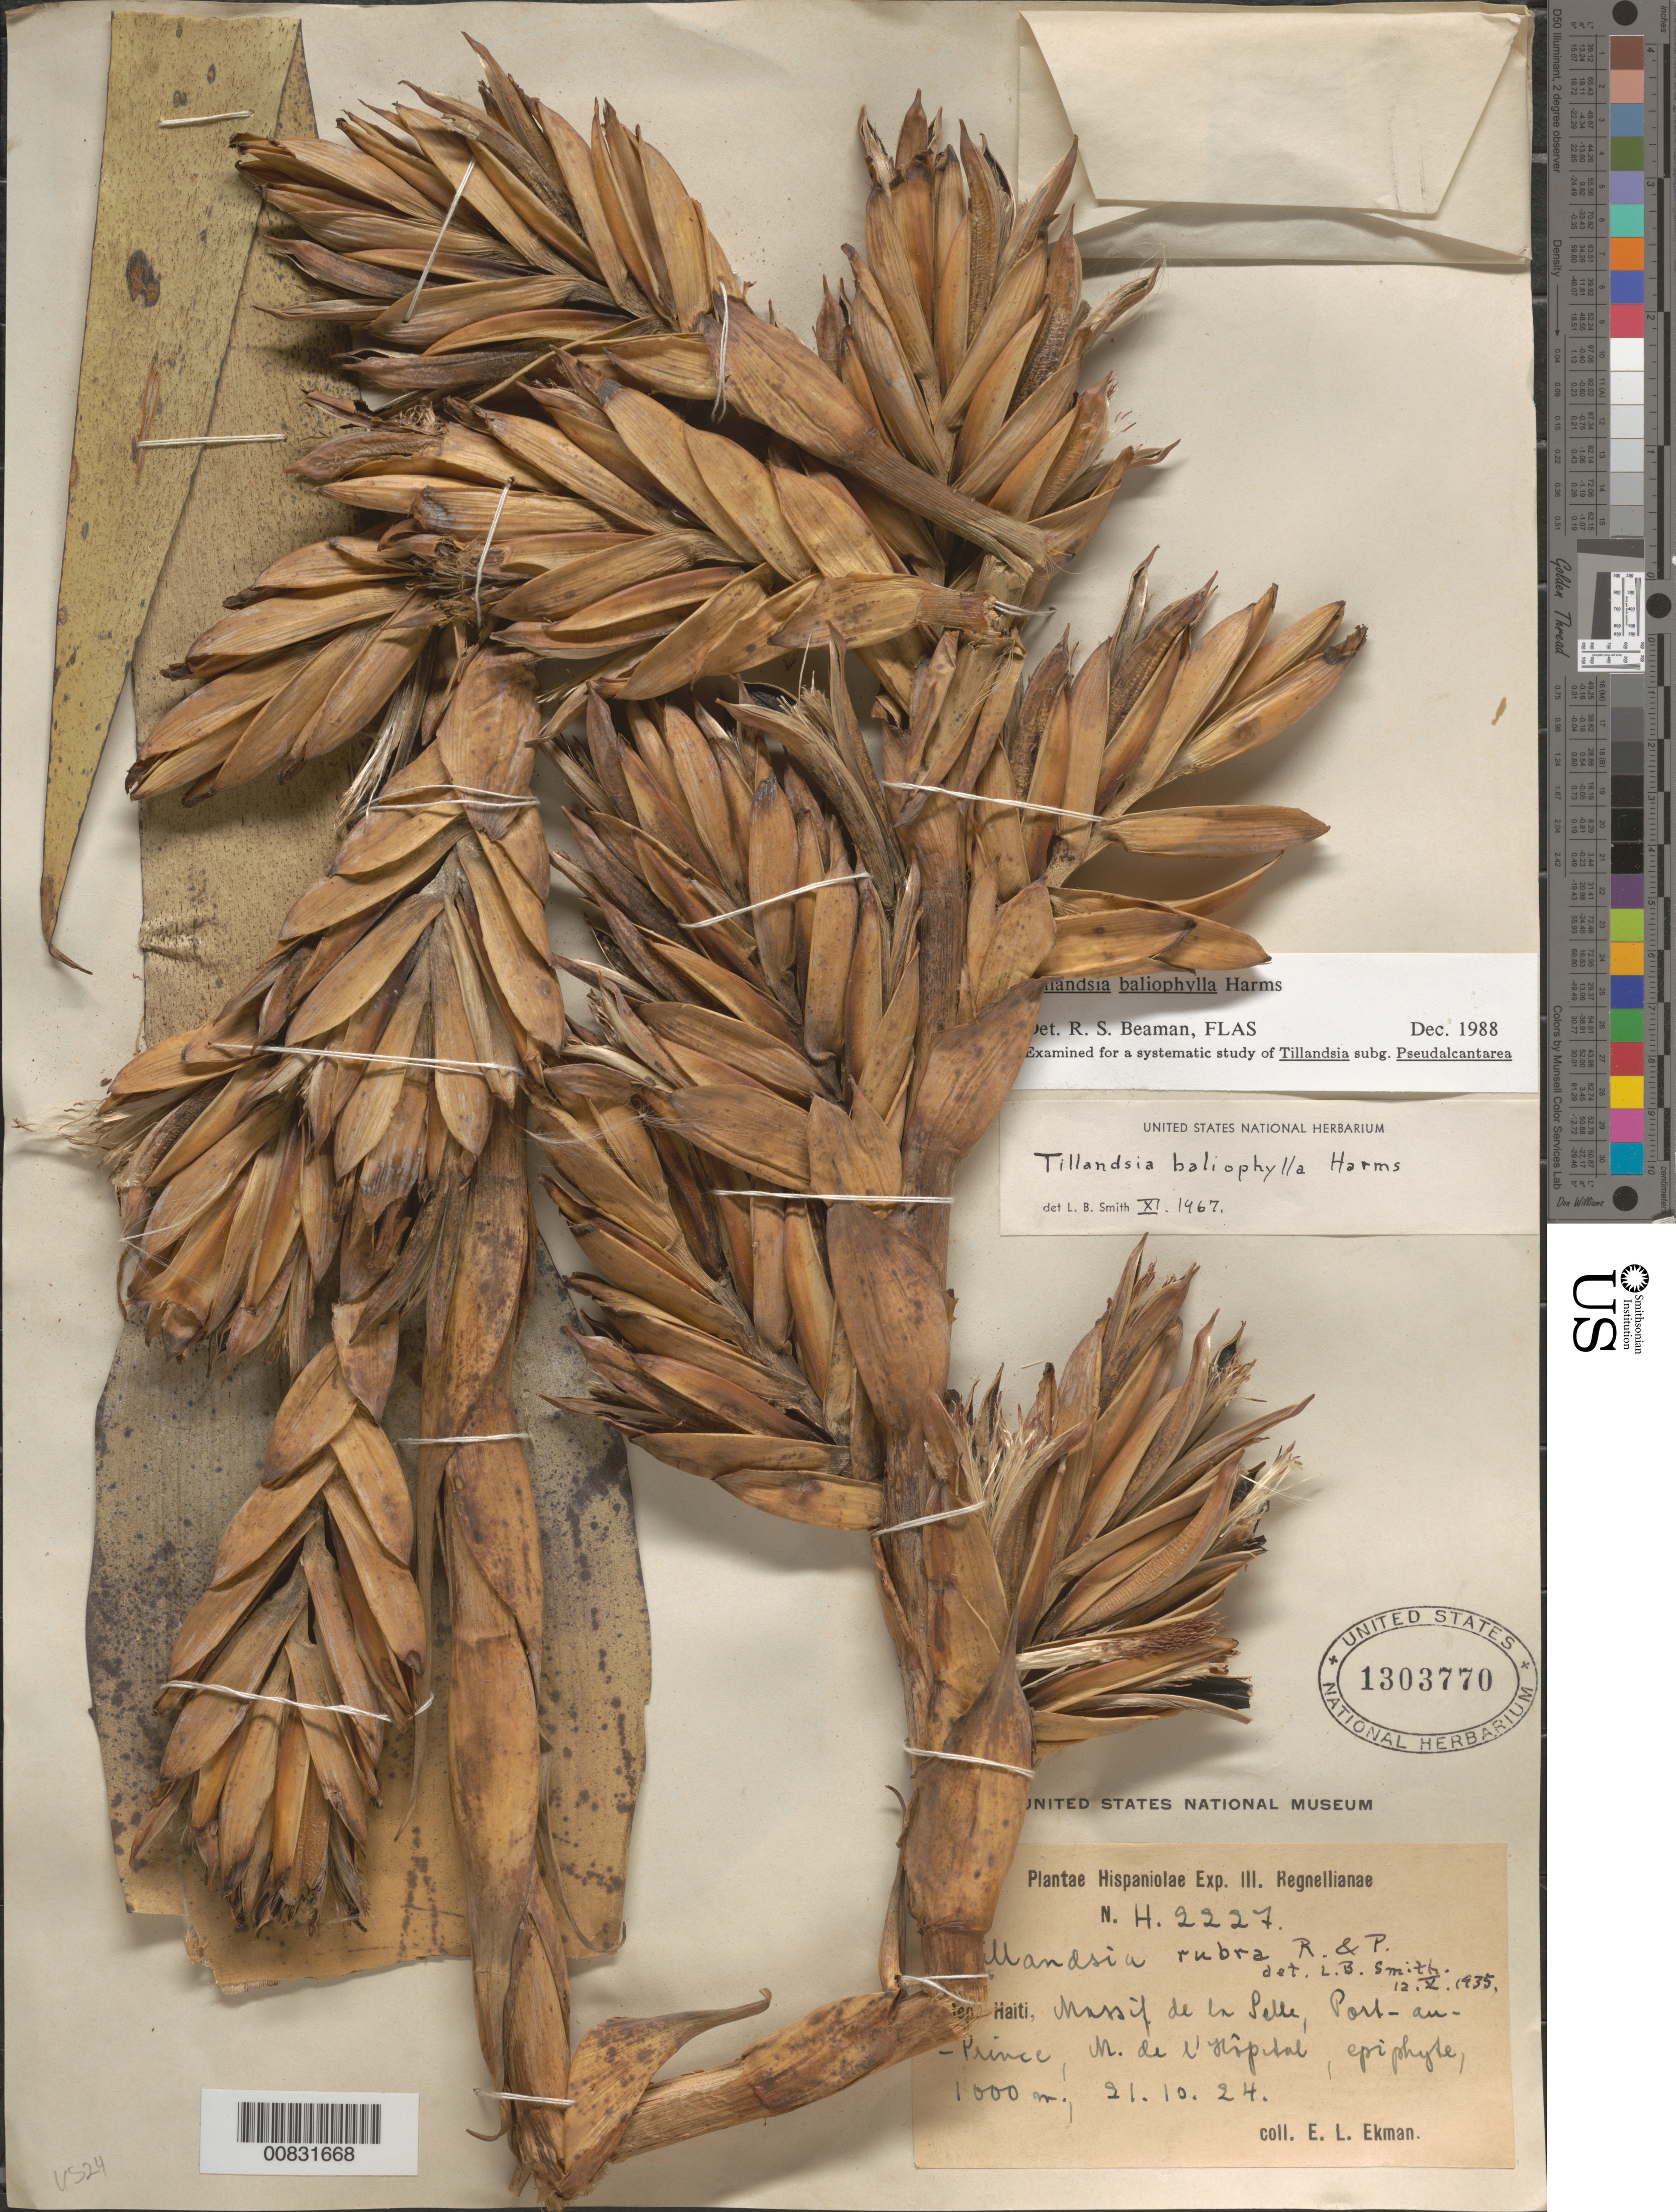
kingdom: Plantae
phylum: Tracheophyta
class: Liliopsida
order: Poales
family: Bromeliaceae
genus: Tillandsia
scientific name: Tillandsia baliophylla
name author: Harms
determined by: Beaman, R. S.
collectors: E. L. Ekman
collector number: H 2227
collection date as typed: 21 Oct 1924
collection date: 1924-10-21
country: Haiti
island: Hispaniola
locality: Massif de la Selle, Port-au-Prince, M. de L'Hôpital.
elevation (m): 1000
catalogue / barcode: US 1303770